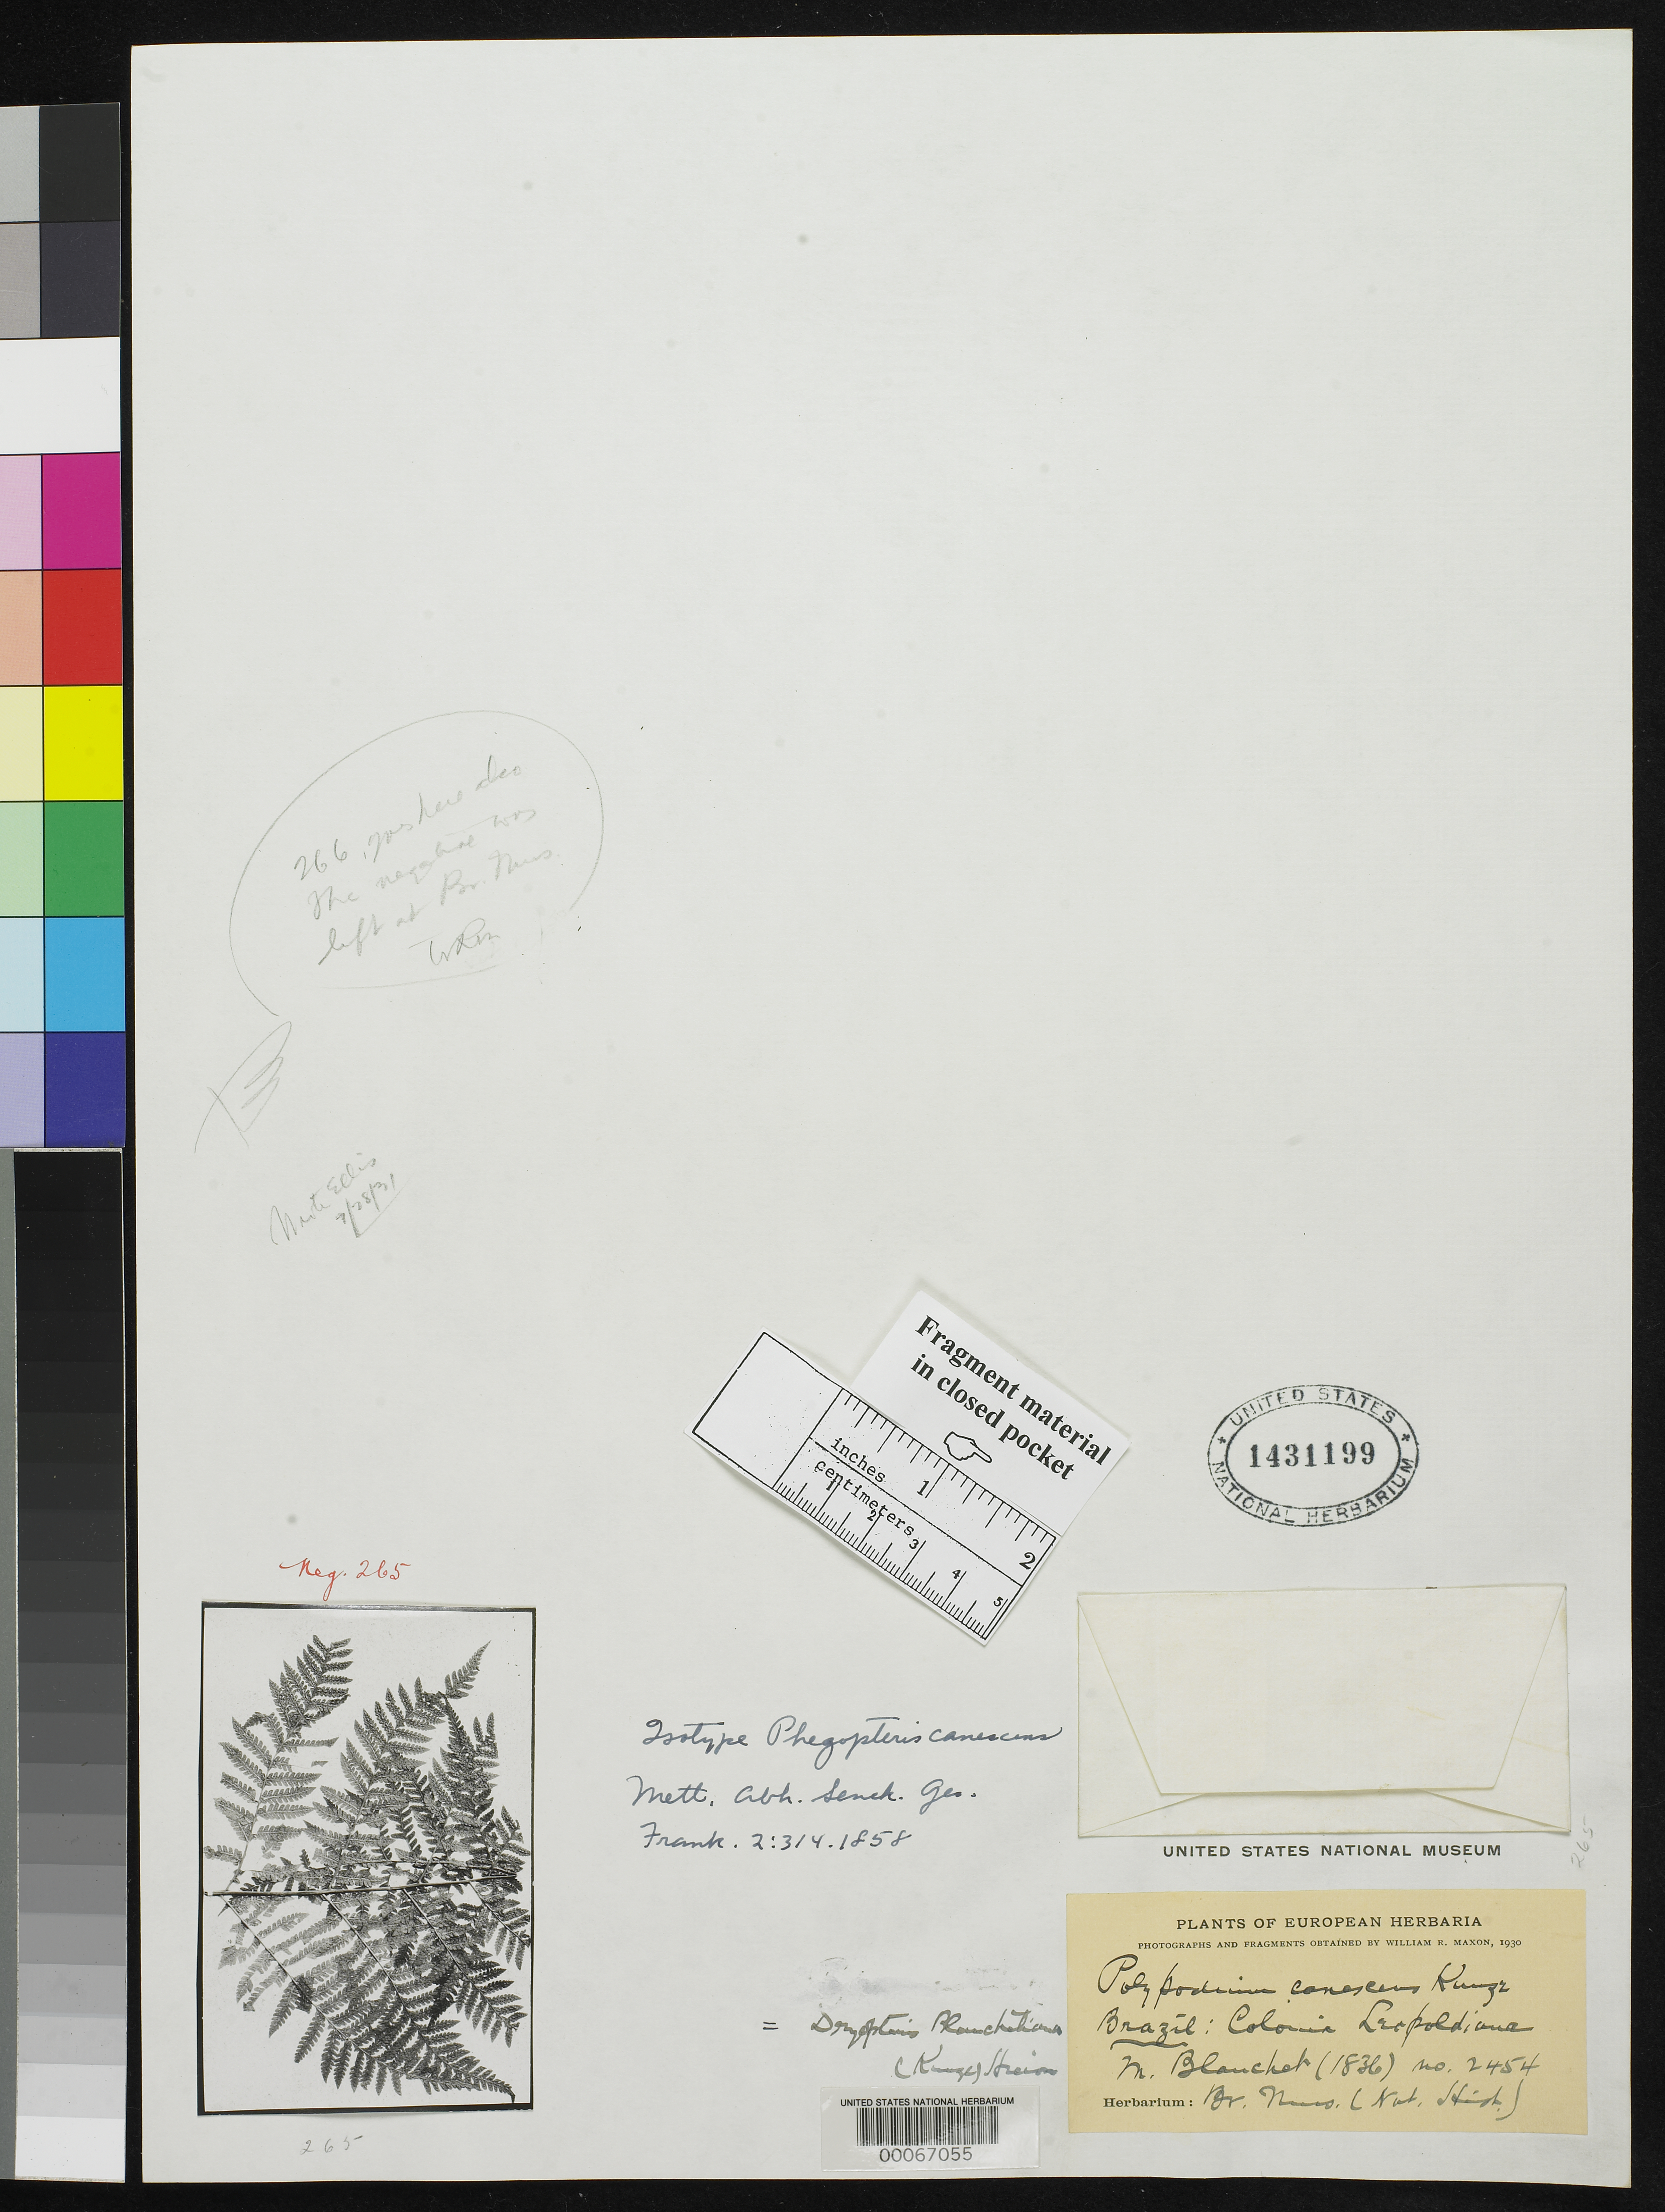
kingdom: Plantae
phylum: Tracheophyta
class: Polypodiopsida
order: Polypodiales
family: Thelypteridaceae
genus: Phegopteris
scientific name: Phegopteris canescens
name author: Mett.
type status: Type Fragment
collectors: J. Blanchet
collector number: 2454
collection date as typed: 1836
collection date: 1836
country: Brazil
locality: Colonia Leopoldiana.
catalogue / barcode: US 1431199